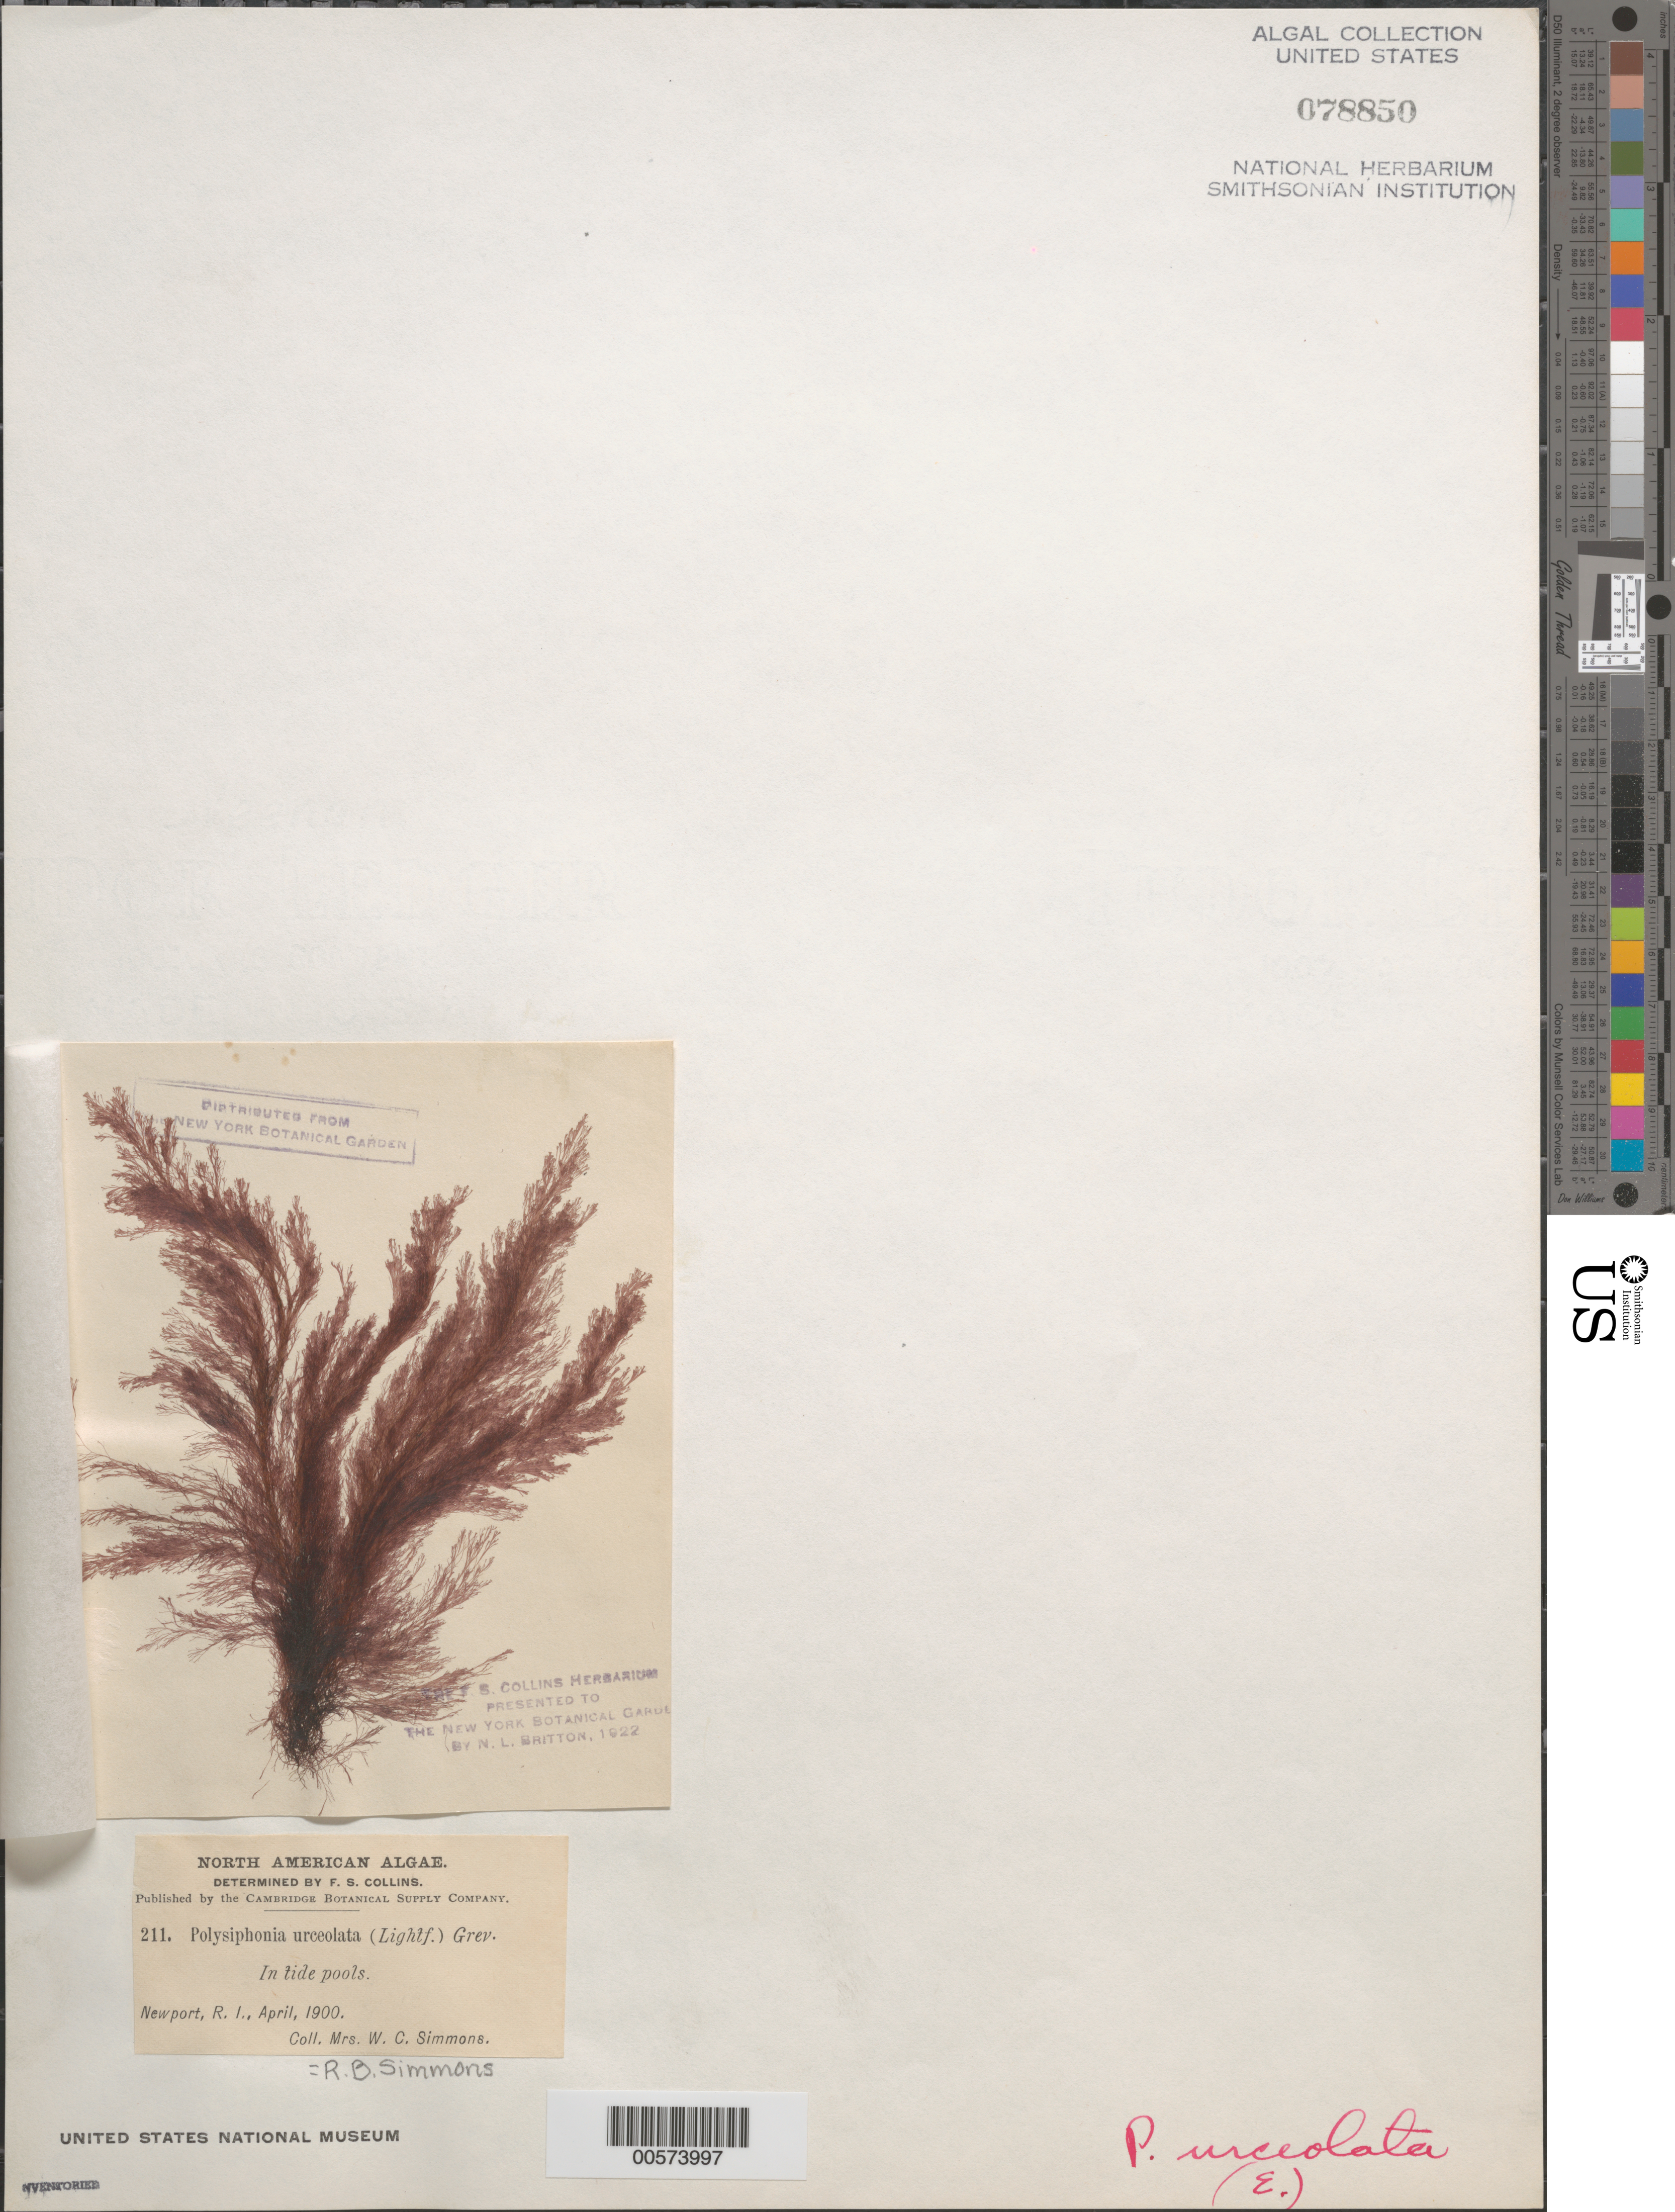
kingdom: Plantae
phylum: Rhodophyta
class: Florideophyceae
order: Ceramiales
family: Rhodomelaceae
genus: Polysiphonia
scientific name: Polysiphonia urceolata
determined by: Collins, Frank S.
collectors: R. B. Simmons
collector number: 211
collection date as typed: Apr 1900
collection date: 1900-04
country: United States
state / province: Rhode Island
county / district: Newport County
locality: Newport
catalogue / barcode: US 78850